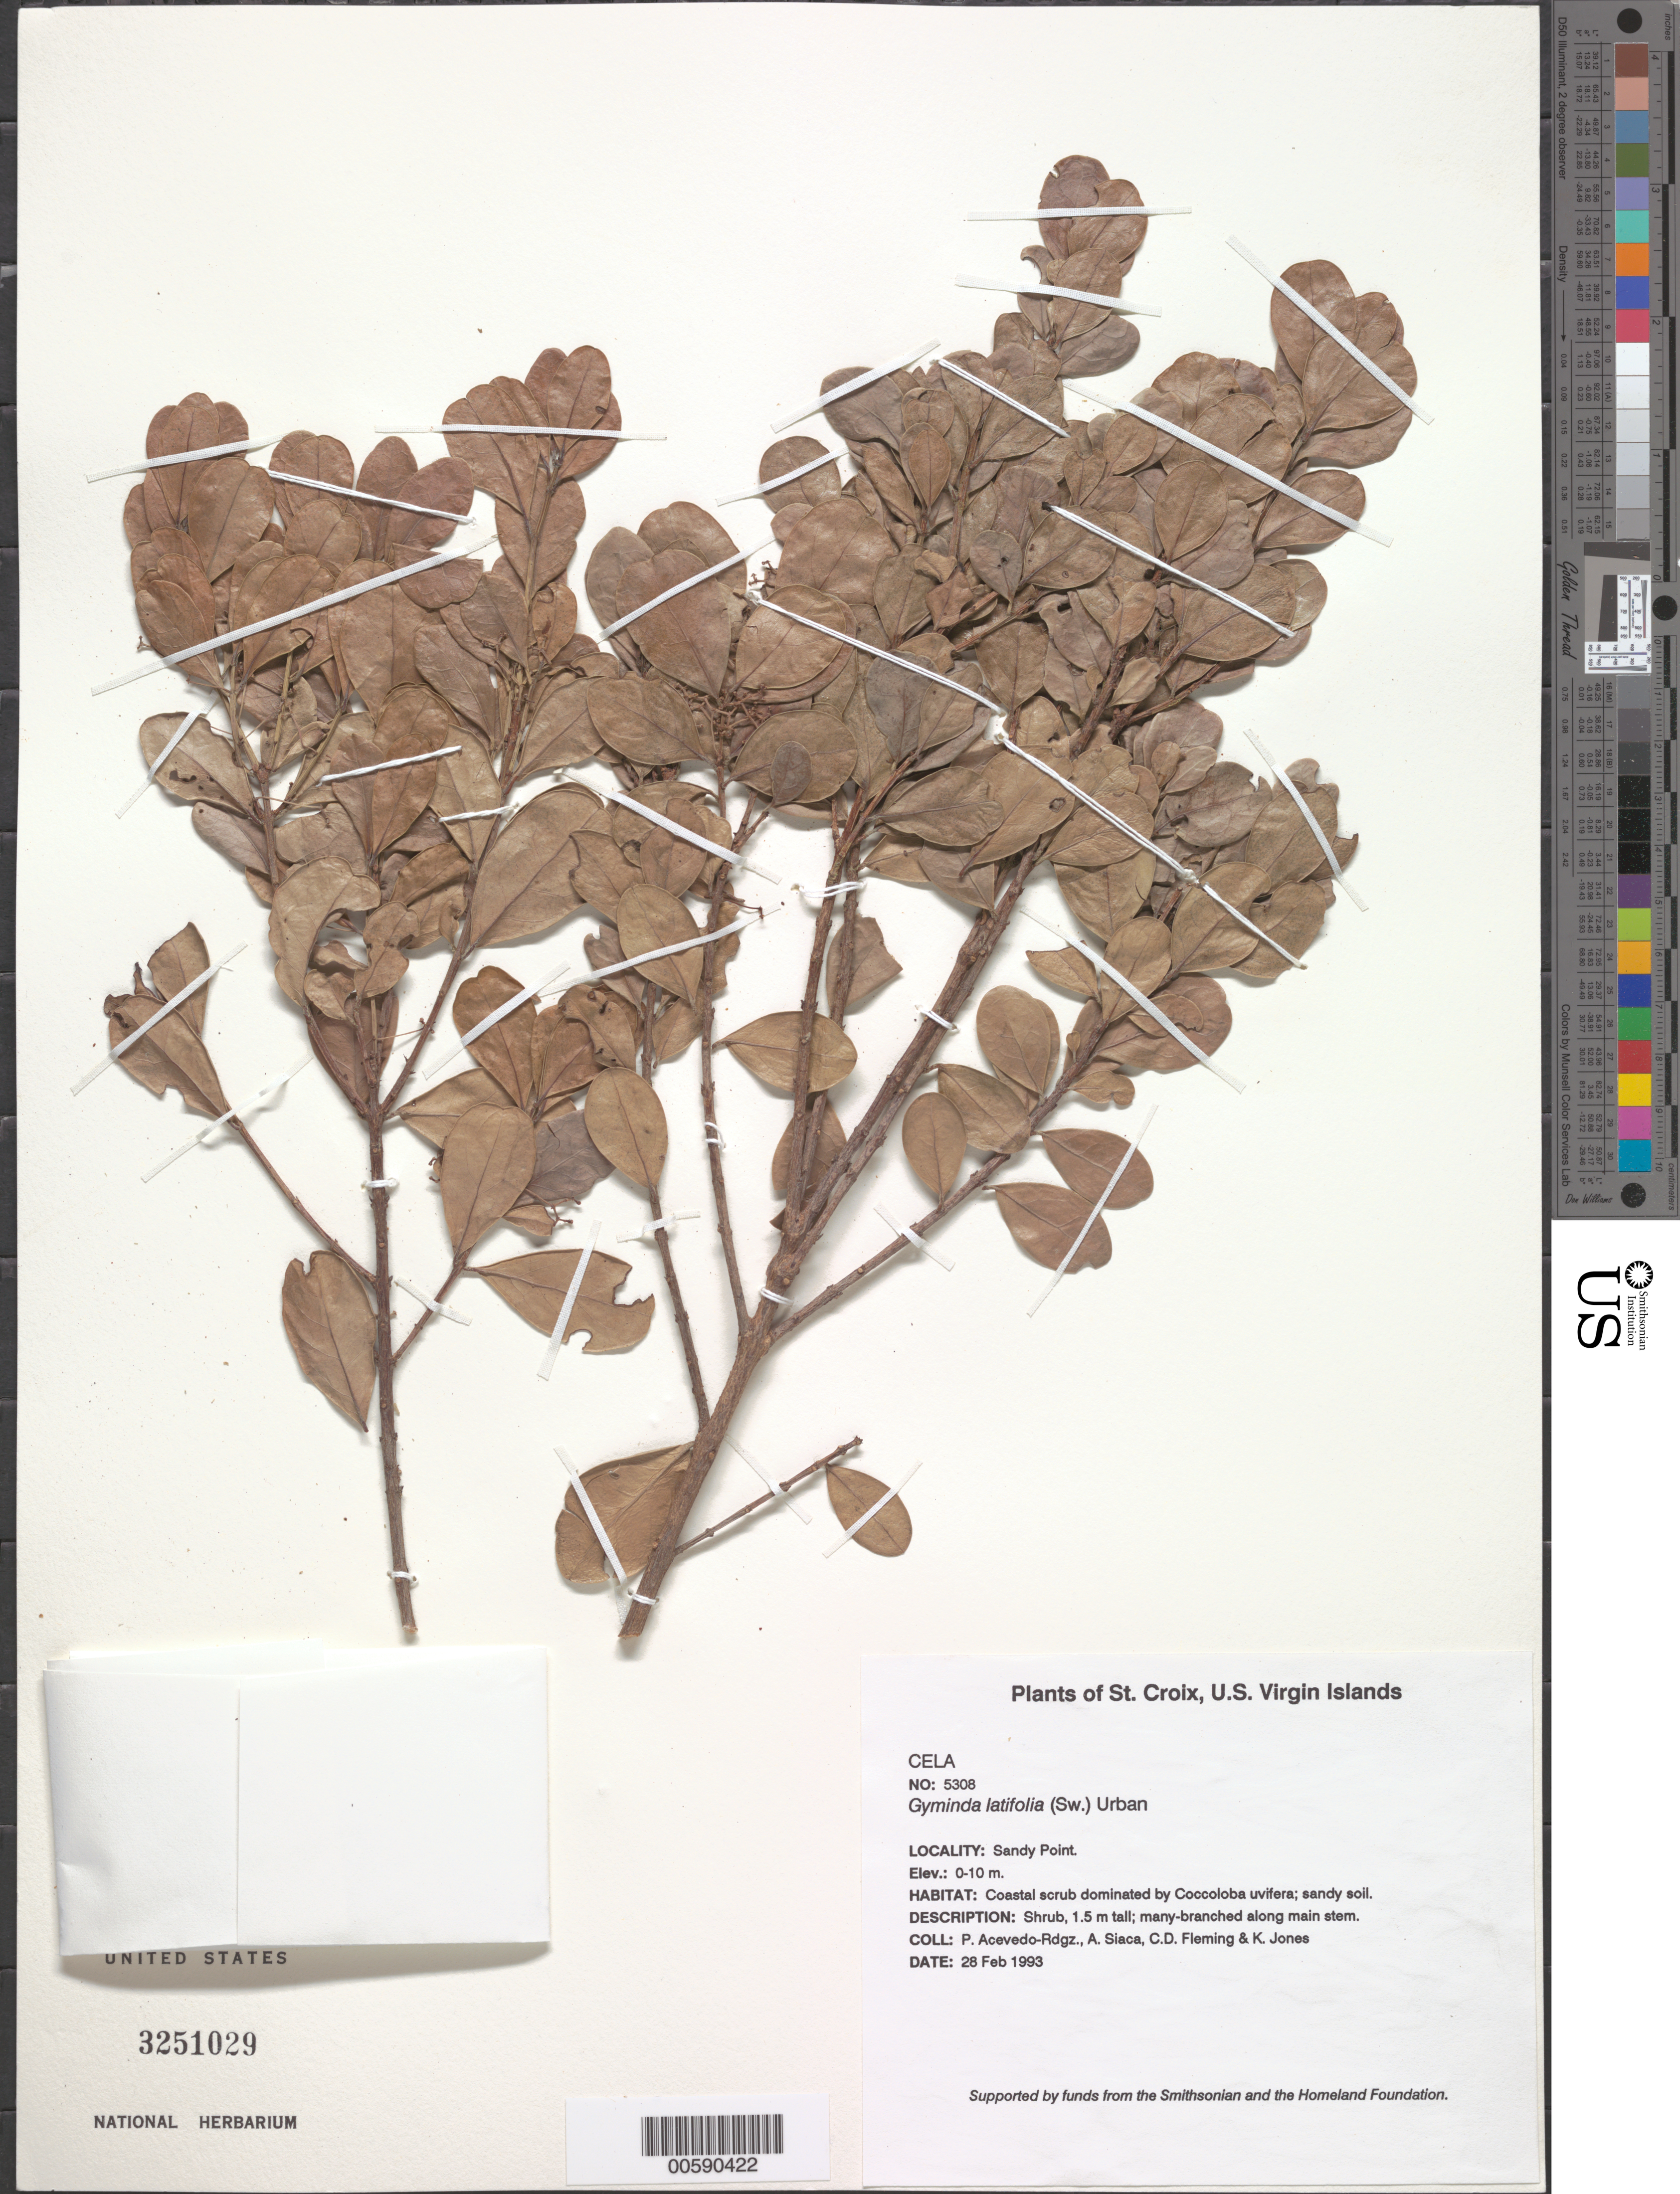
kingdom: Plantae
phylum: Tracheophyta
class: Magnoliopsida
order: Celastrales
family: Celastraceae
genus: Gyminda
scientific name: Gyminda latifolia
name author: (Sw.) Urb.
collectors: P. Acevedo-Rodr., A. Siaca, C. Fleming & K. Jones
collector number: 5308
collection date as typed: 28 Feb 1993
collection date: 1993-02-28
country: U.S. Virgin Islands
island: St. Croix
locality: Sandy Point.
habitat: Coastal scrub dominated by Coccoloba uvifera; sandy soil.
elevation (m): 0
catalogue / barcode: US 3251029